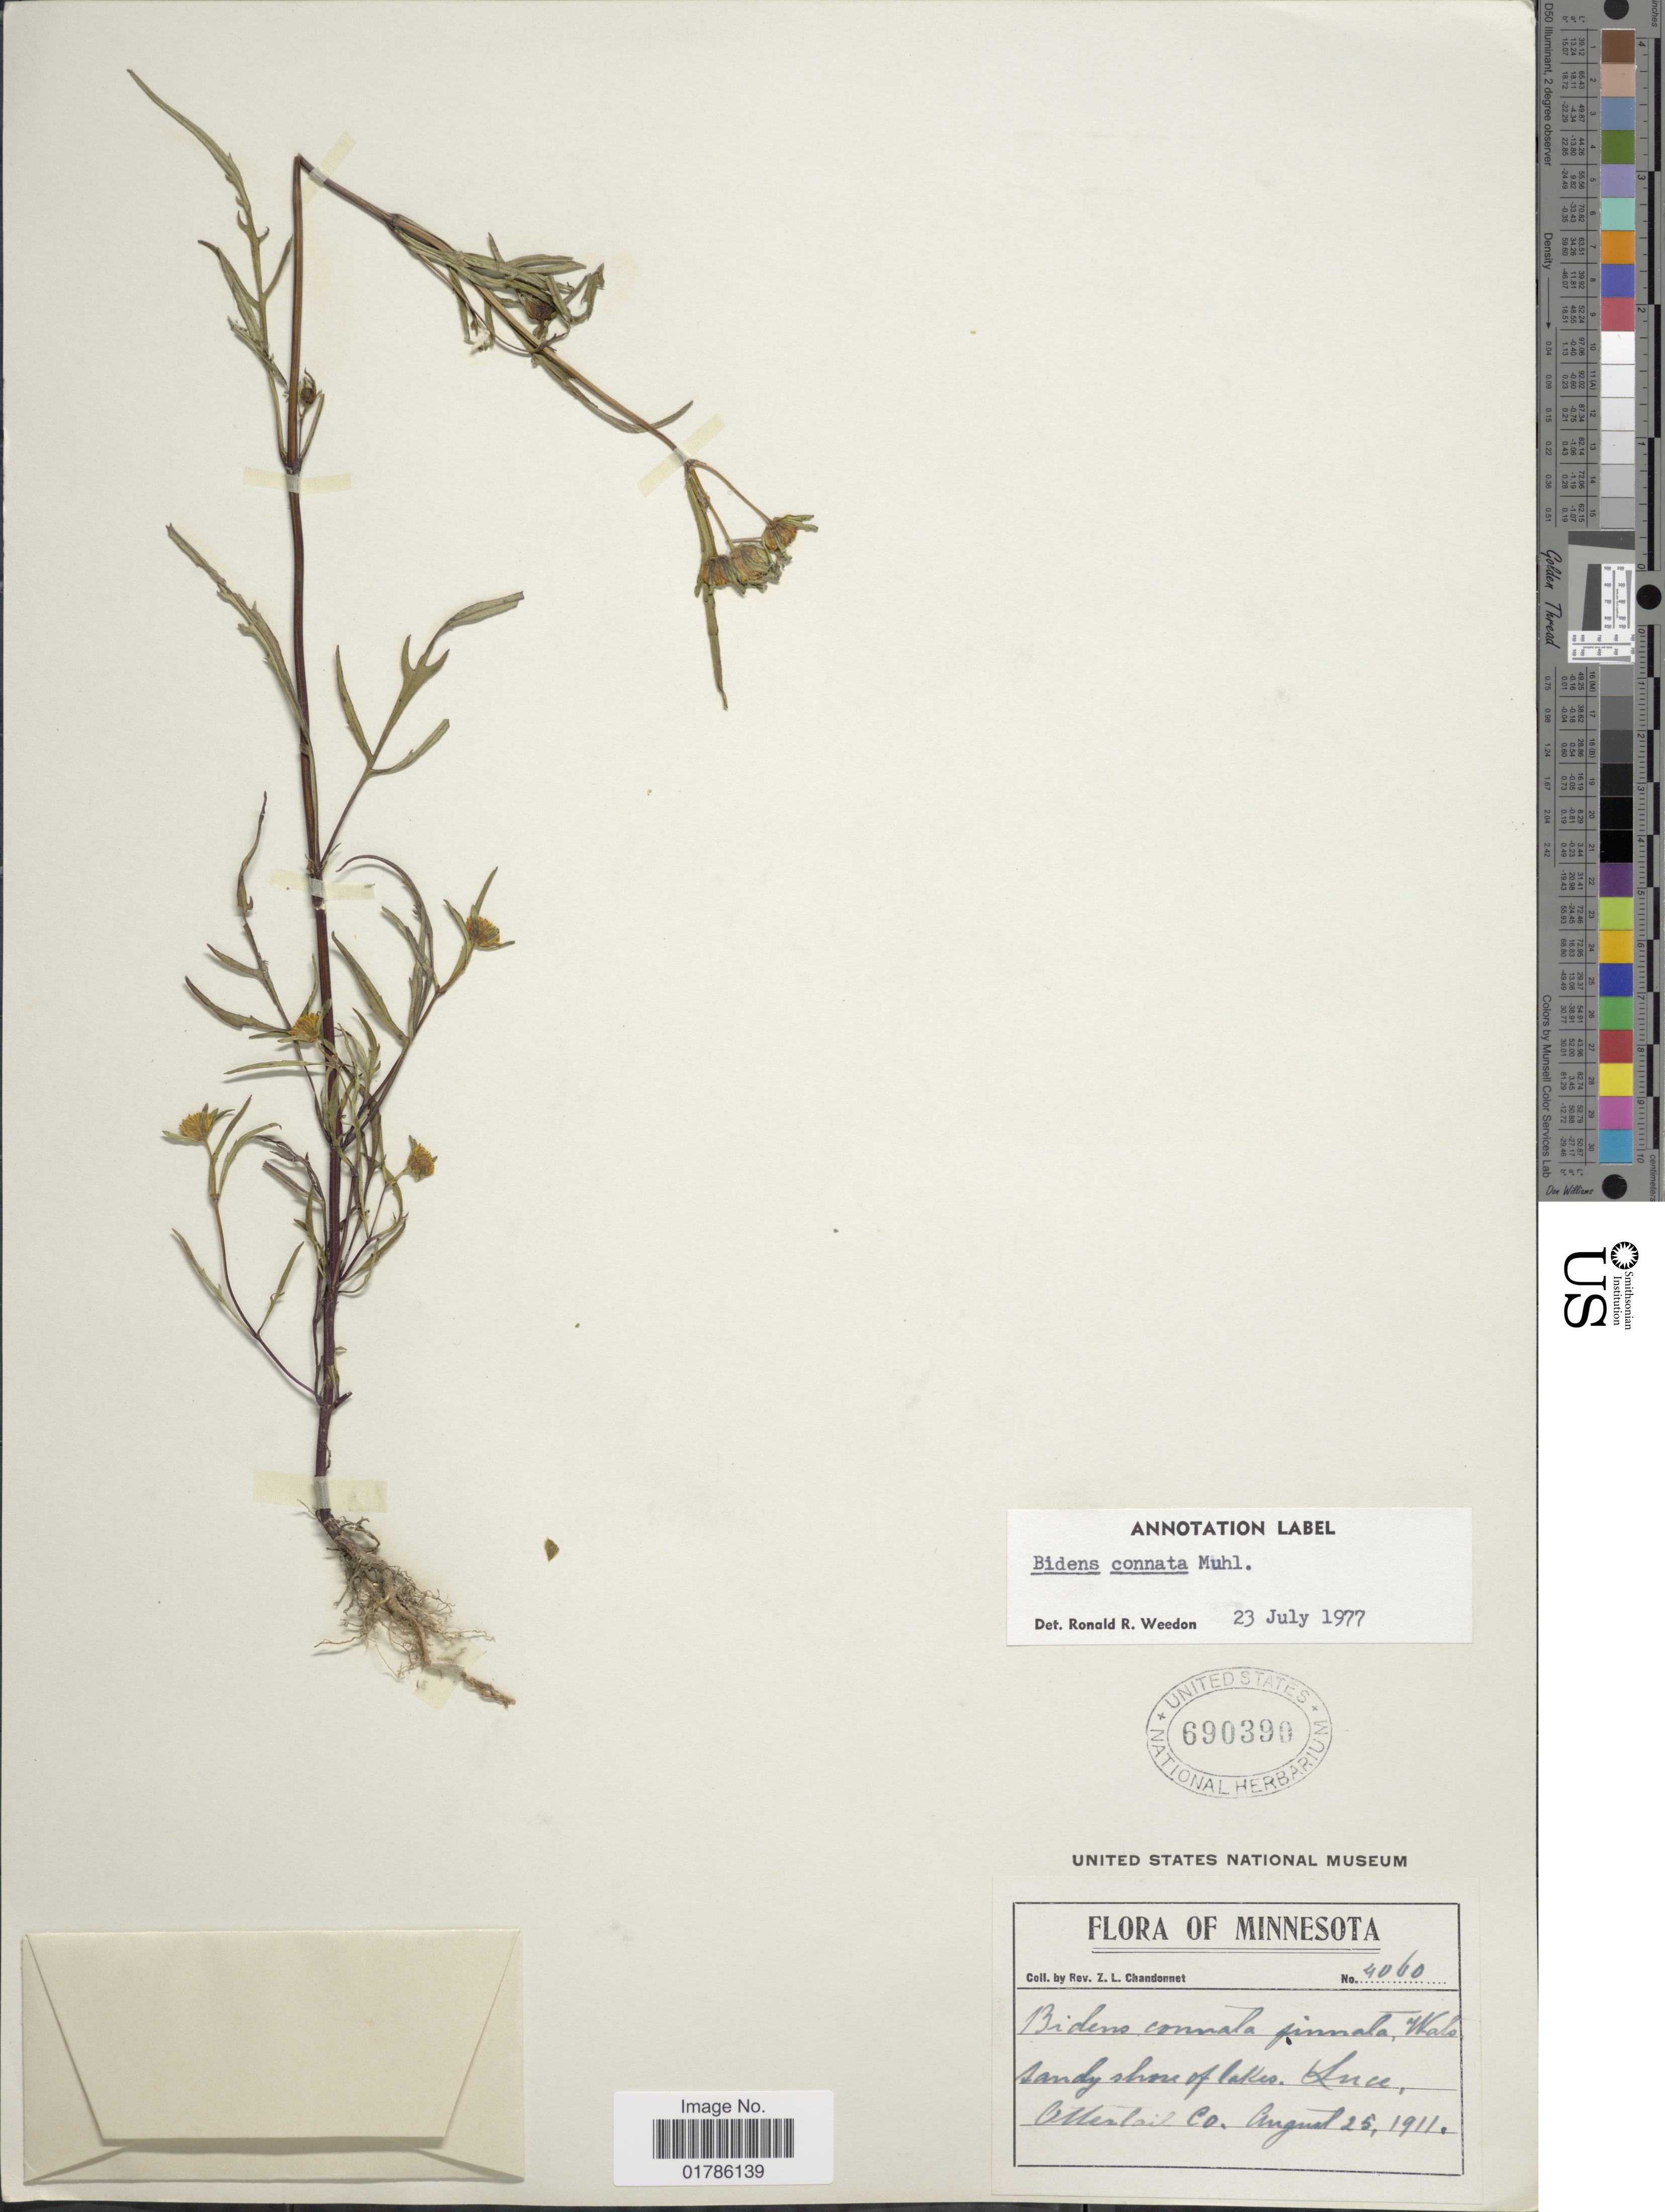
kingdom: Plantae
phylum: Tracheophyta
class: Magnoliopsida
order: Asterales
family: Asteraceae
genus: Bidens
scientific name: Bidens connata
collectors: Z. Chandonnet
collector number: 4060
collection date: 1911-08-25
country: United States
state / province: Minnesota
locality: Ottertail Co.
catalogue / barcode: US 690390